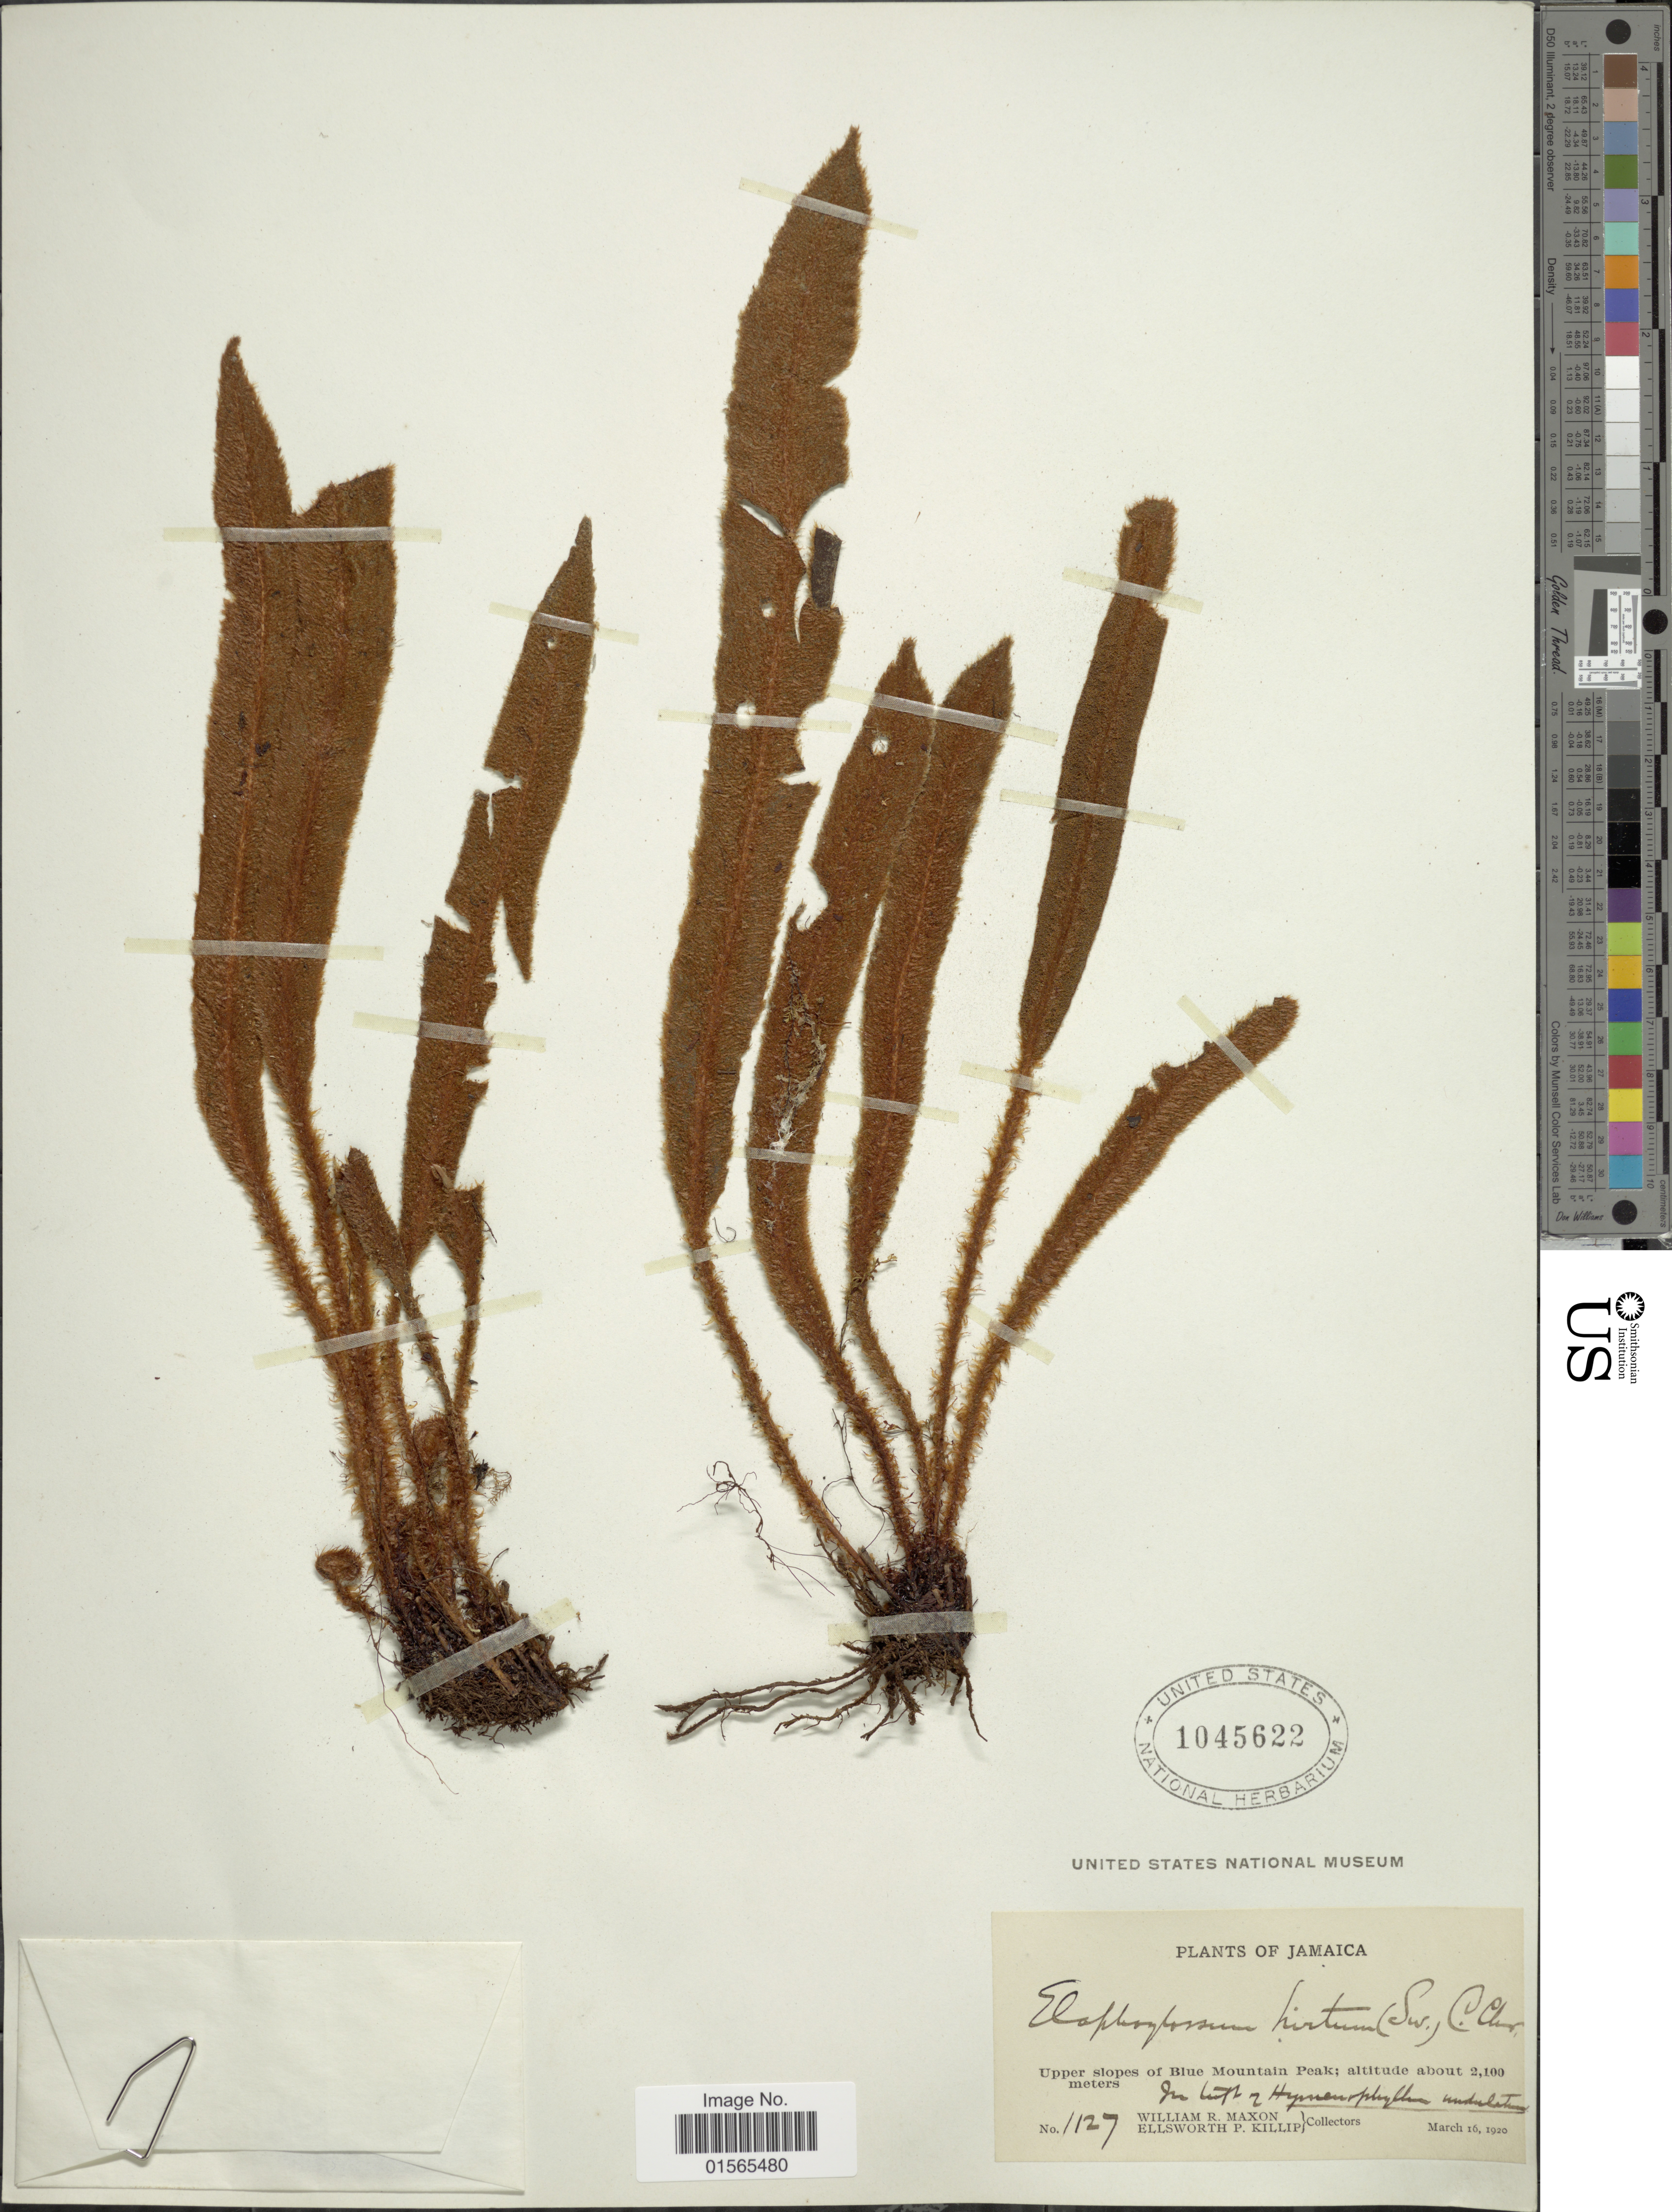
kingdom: Plantae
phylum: Tracheophyta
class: Polypodiopsida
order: Polypodiales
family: Dryopteridaceae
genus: Elaphoglossum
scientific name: Elaphoglossum hirtum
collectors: W. R. Maxon & E. P. Killip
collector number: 1127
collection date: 1920-03-16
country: Jamaica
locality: Upper slopes of Blue Mountain Peak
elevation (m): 2100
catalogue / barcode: US 1045622